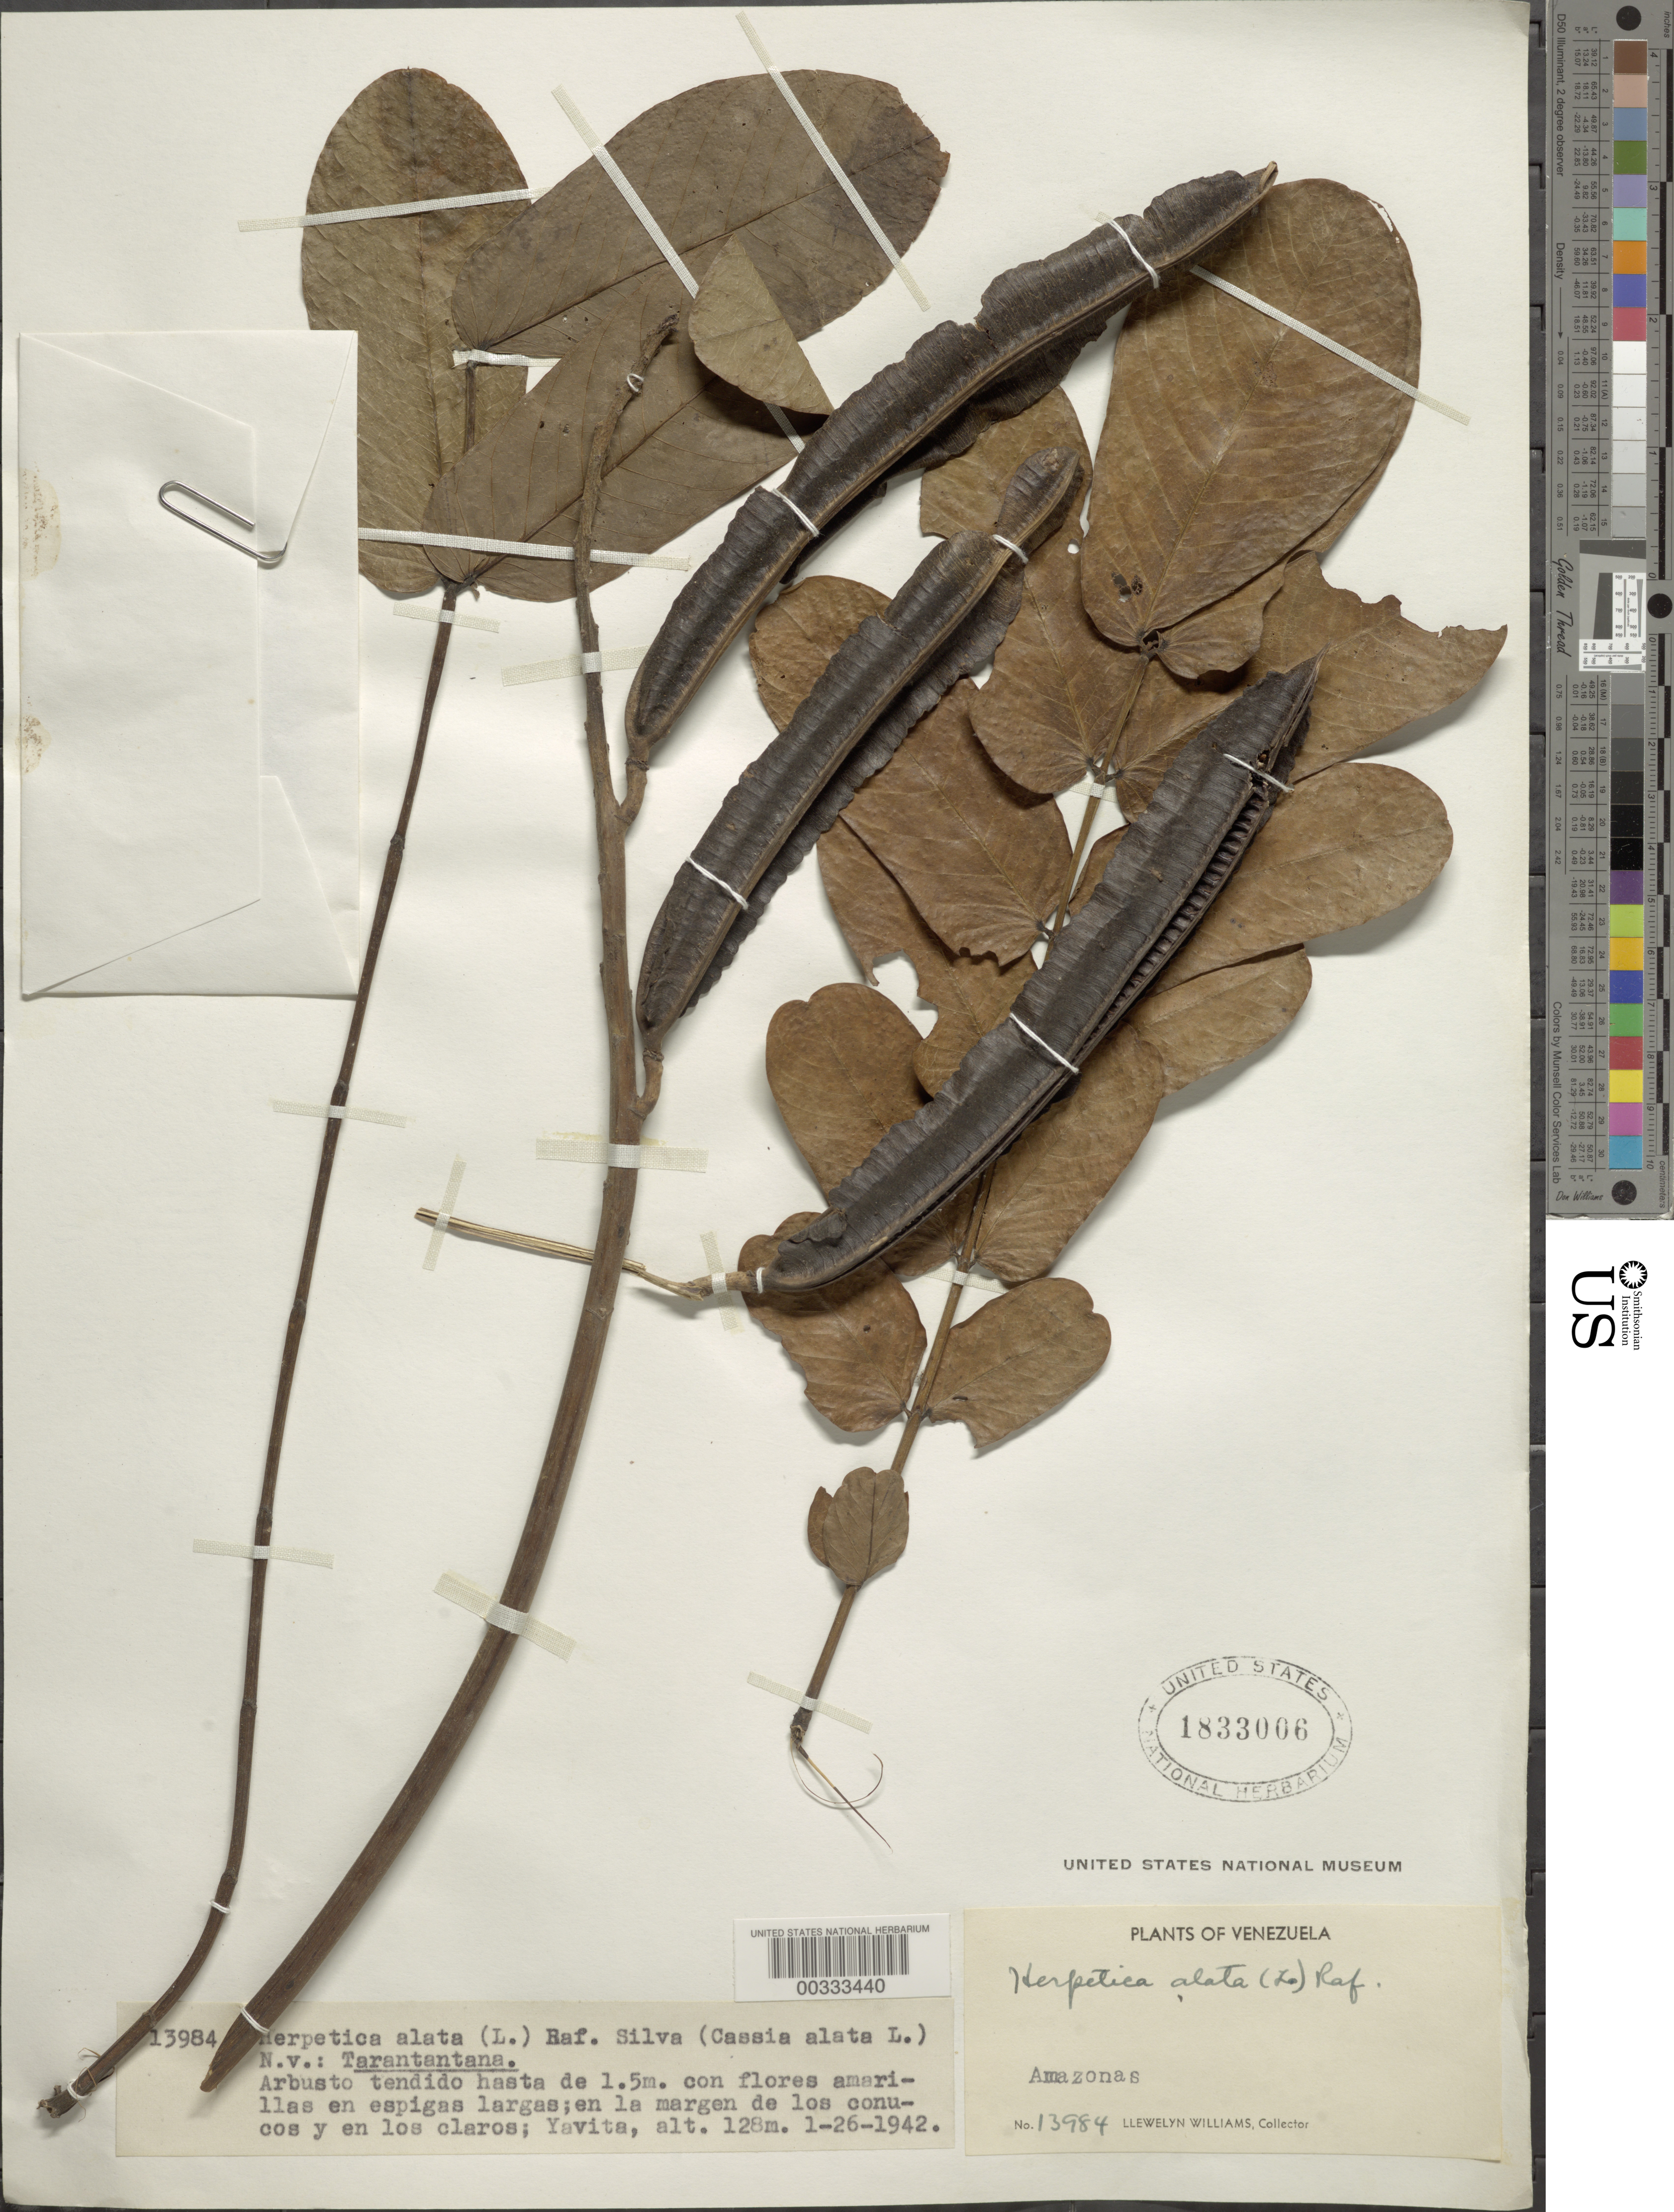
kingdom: Plantae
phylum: Tracheophyta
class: Magnoliopsida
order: Fabales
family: Fabaceae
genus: Senna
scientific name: Senna alata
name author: (L.) Roxb.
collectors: Ll. Williams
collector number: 13984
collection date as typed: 26 Jan 1942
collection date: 1942-01-26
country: Venezuela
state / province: Amazonas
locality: Yavita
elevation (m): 128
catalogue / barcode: US 1833006